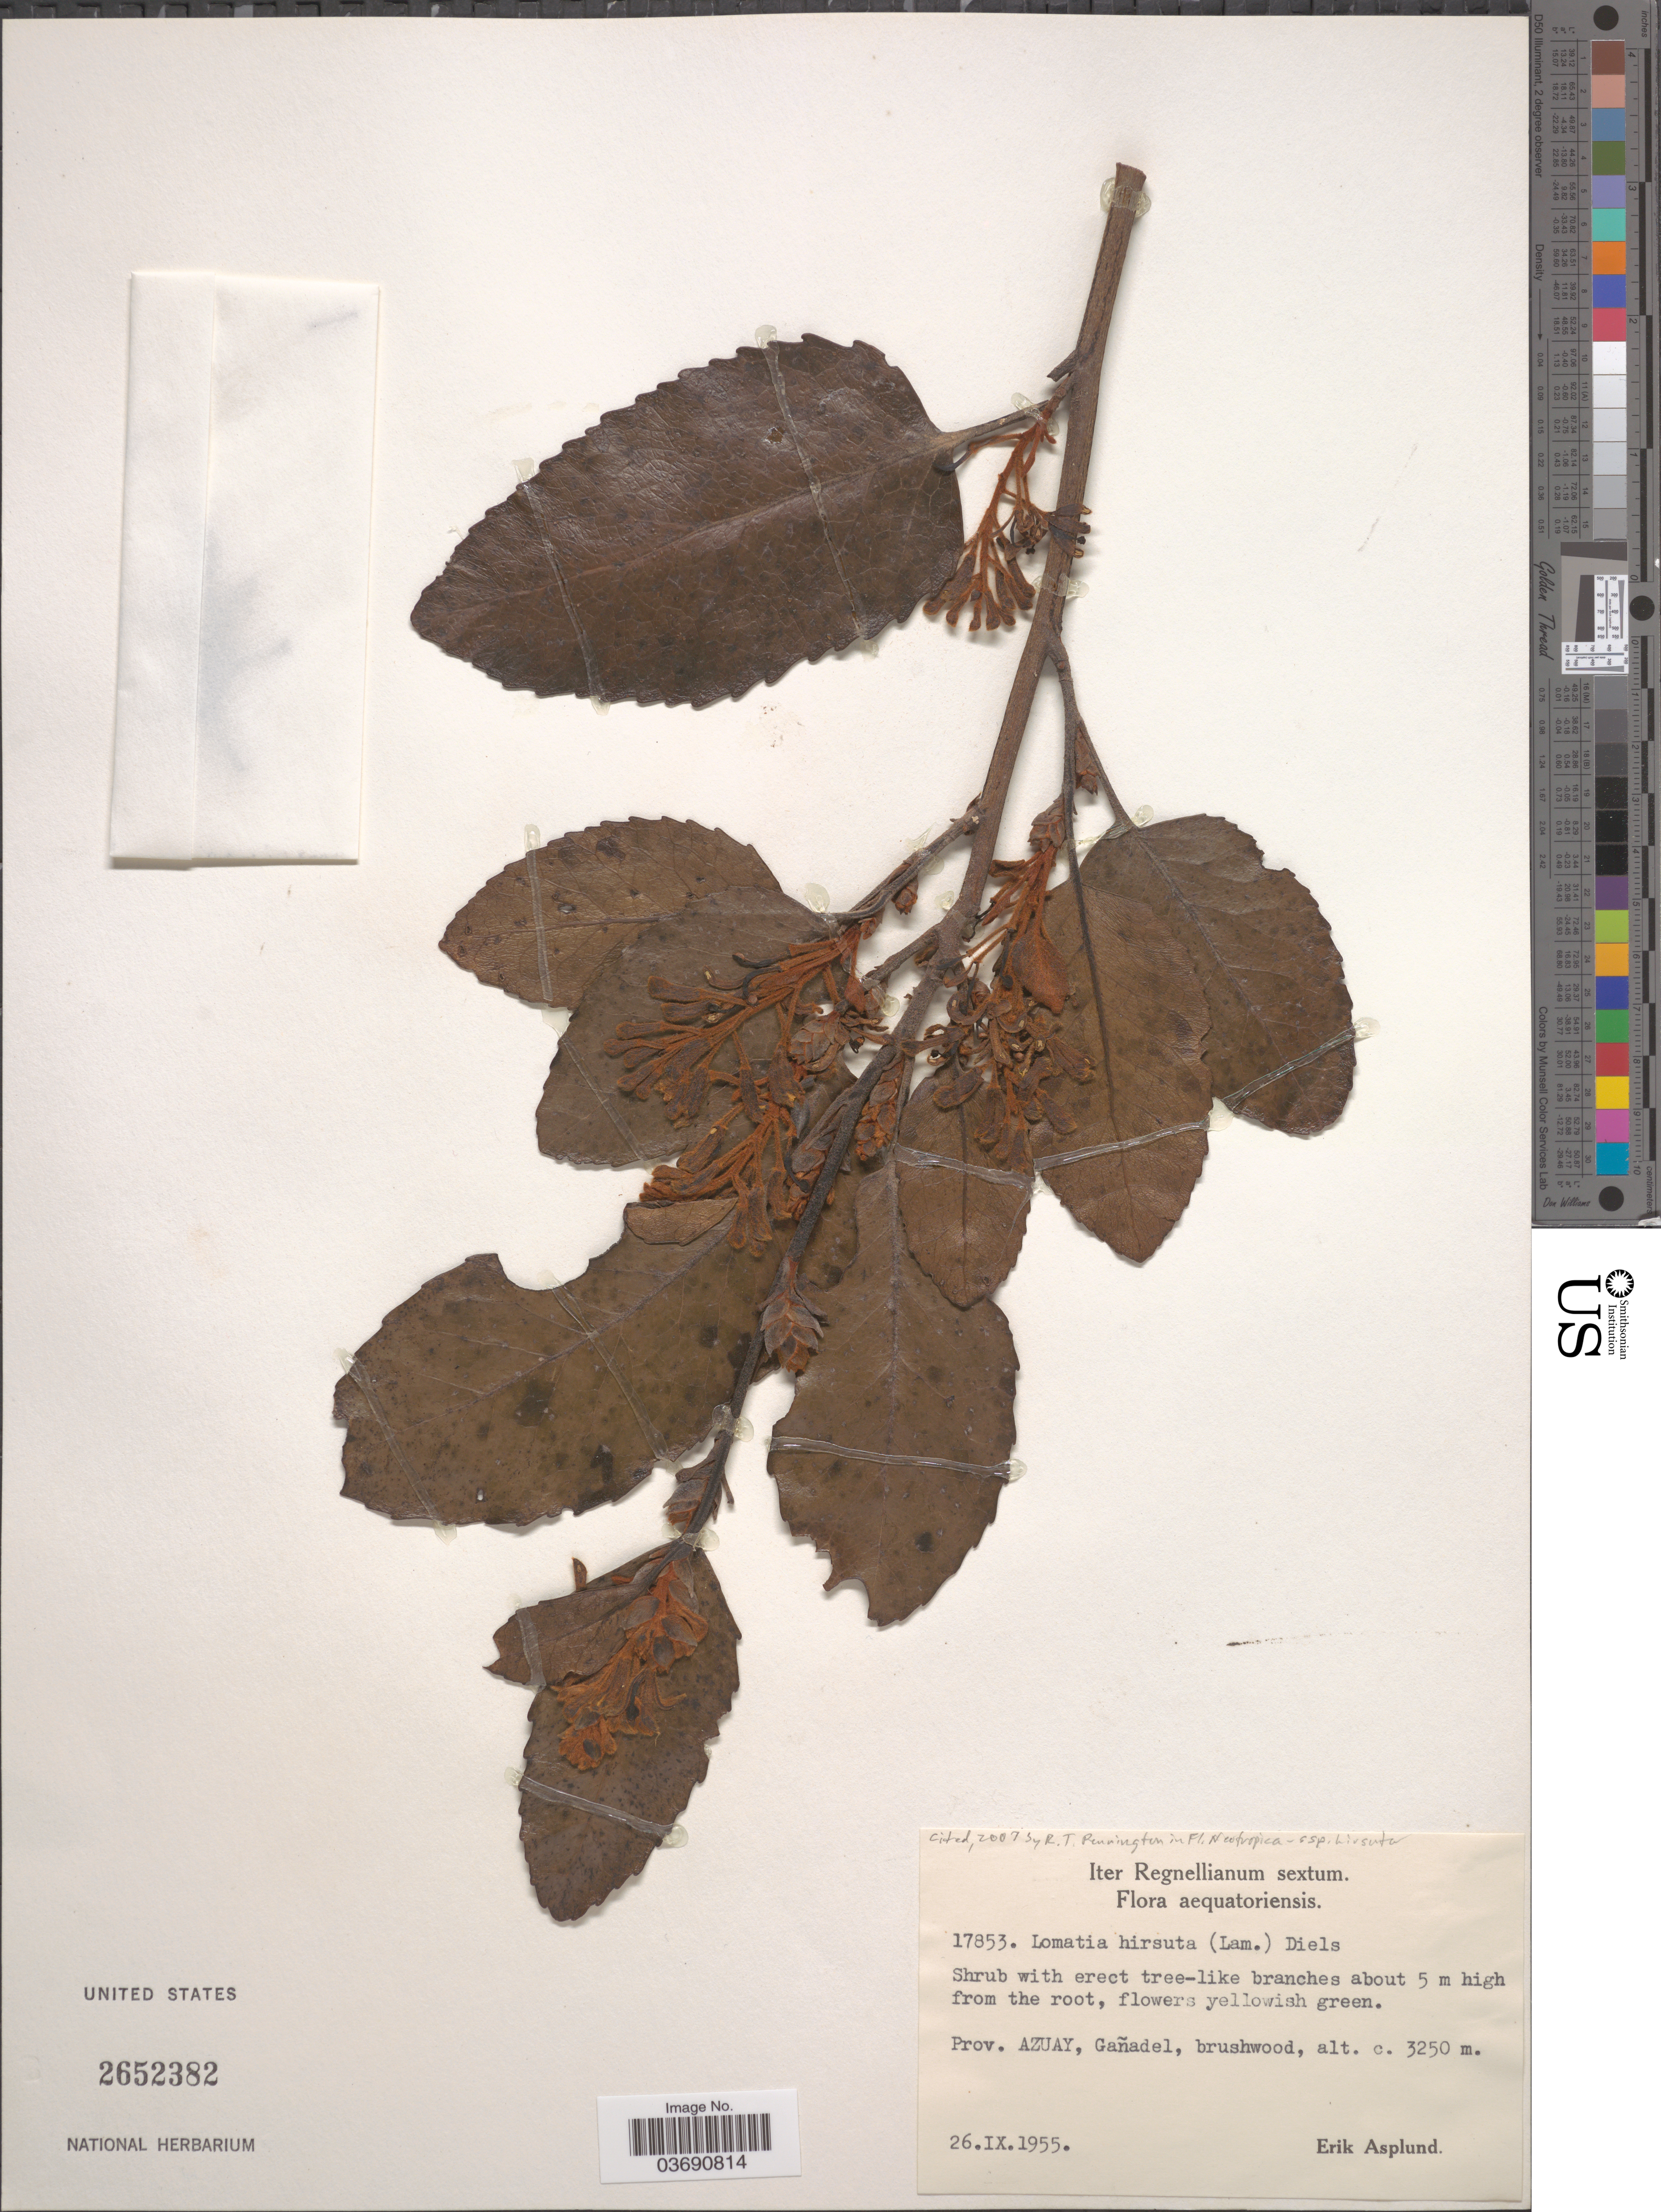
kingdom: Plantae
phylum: Tracheophyta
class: Magnoliopsida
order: Proteales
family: Proteaceae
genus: Lomatia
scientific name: Lomatia hirsuta subsp. hirsuta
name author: (Lam.) Diels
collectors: E. Asplund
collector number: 17853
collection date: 1955-09-26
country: Ecuador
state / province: Azuay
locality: Gañadel, brushwood.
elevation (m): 3250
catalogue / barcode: US 2652382